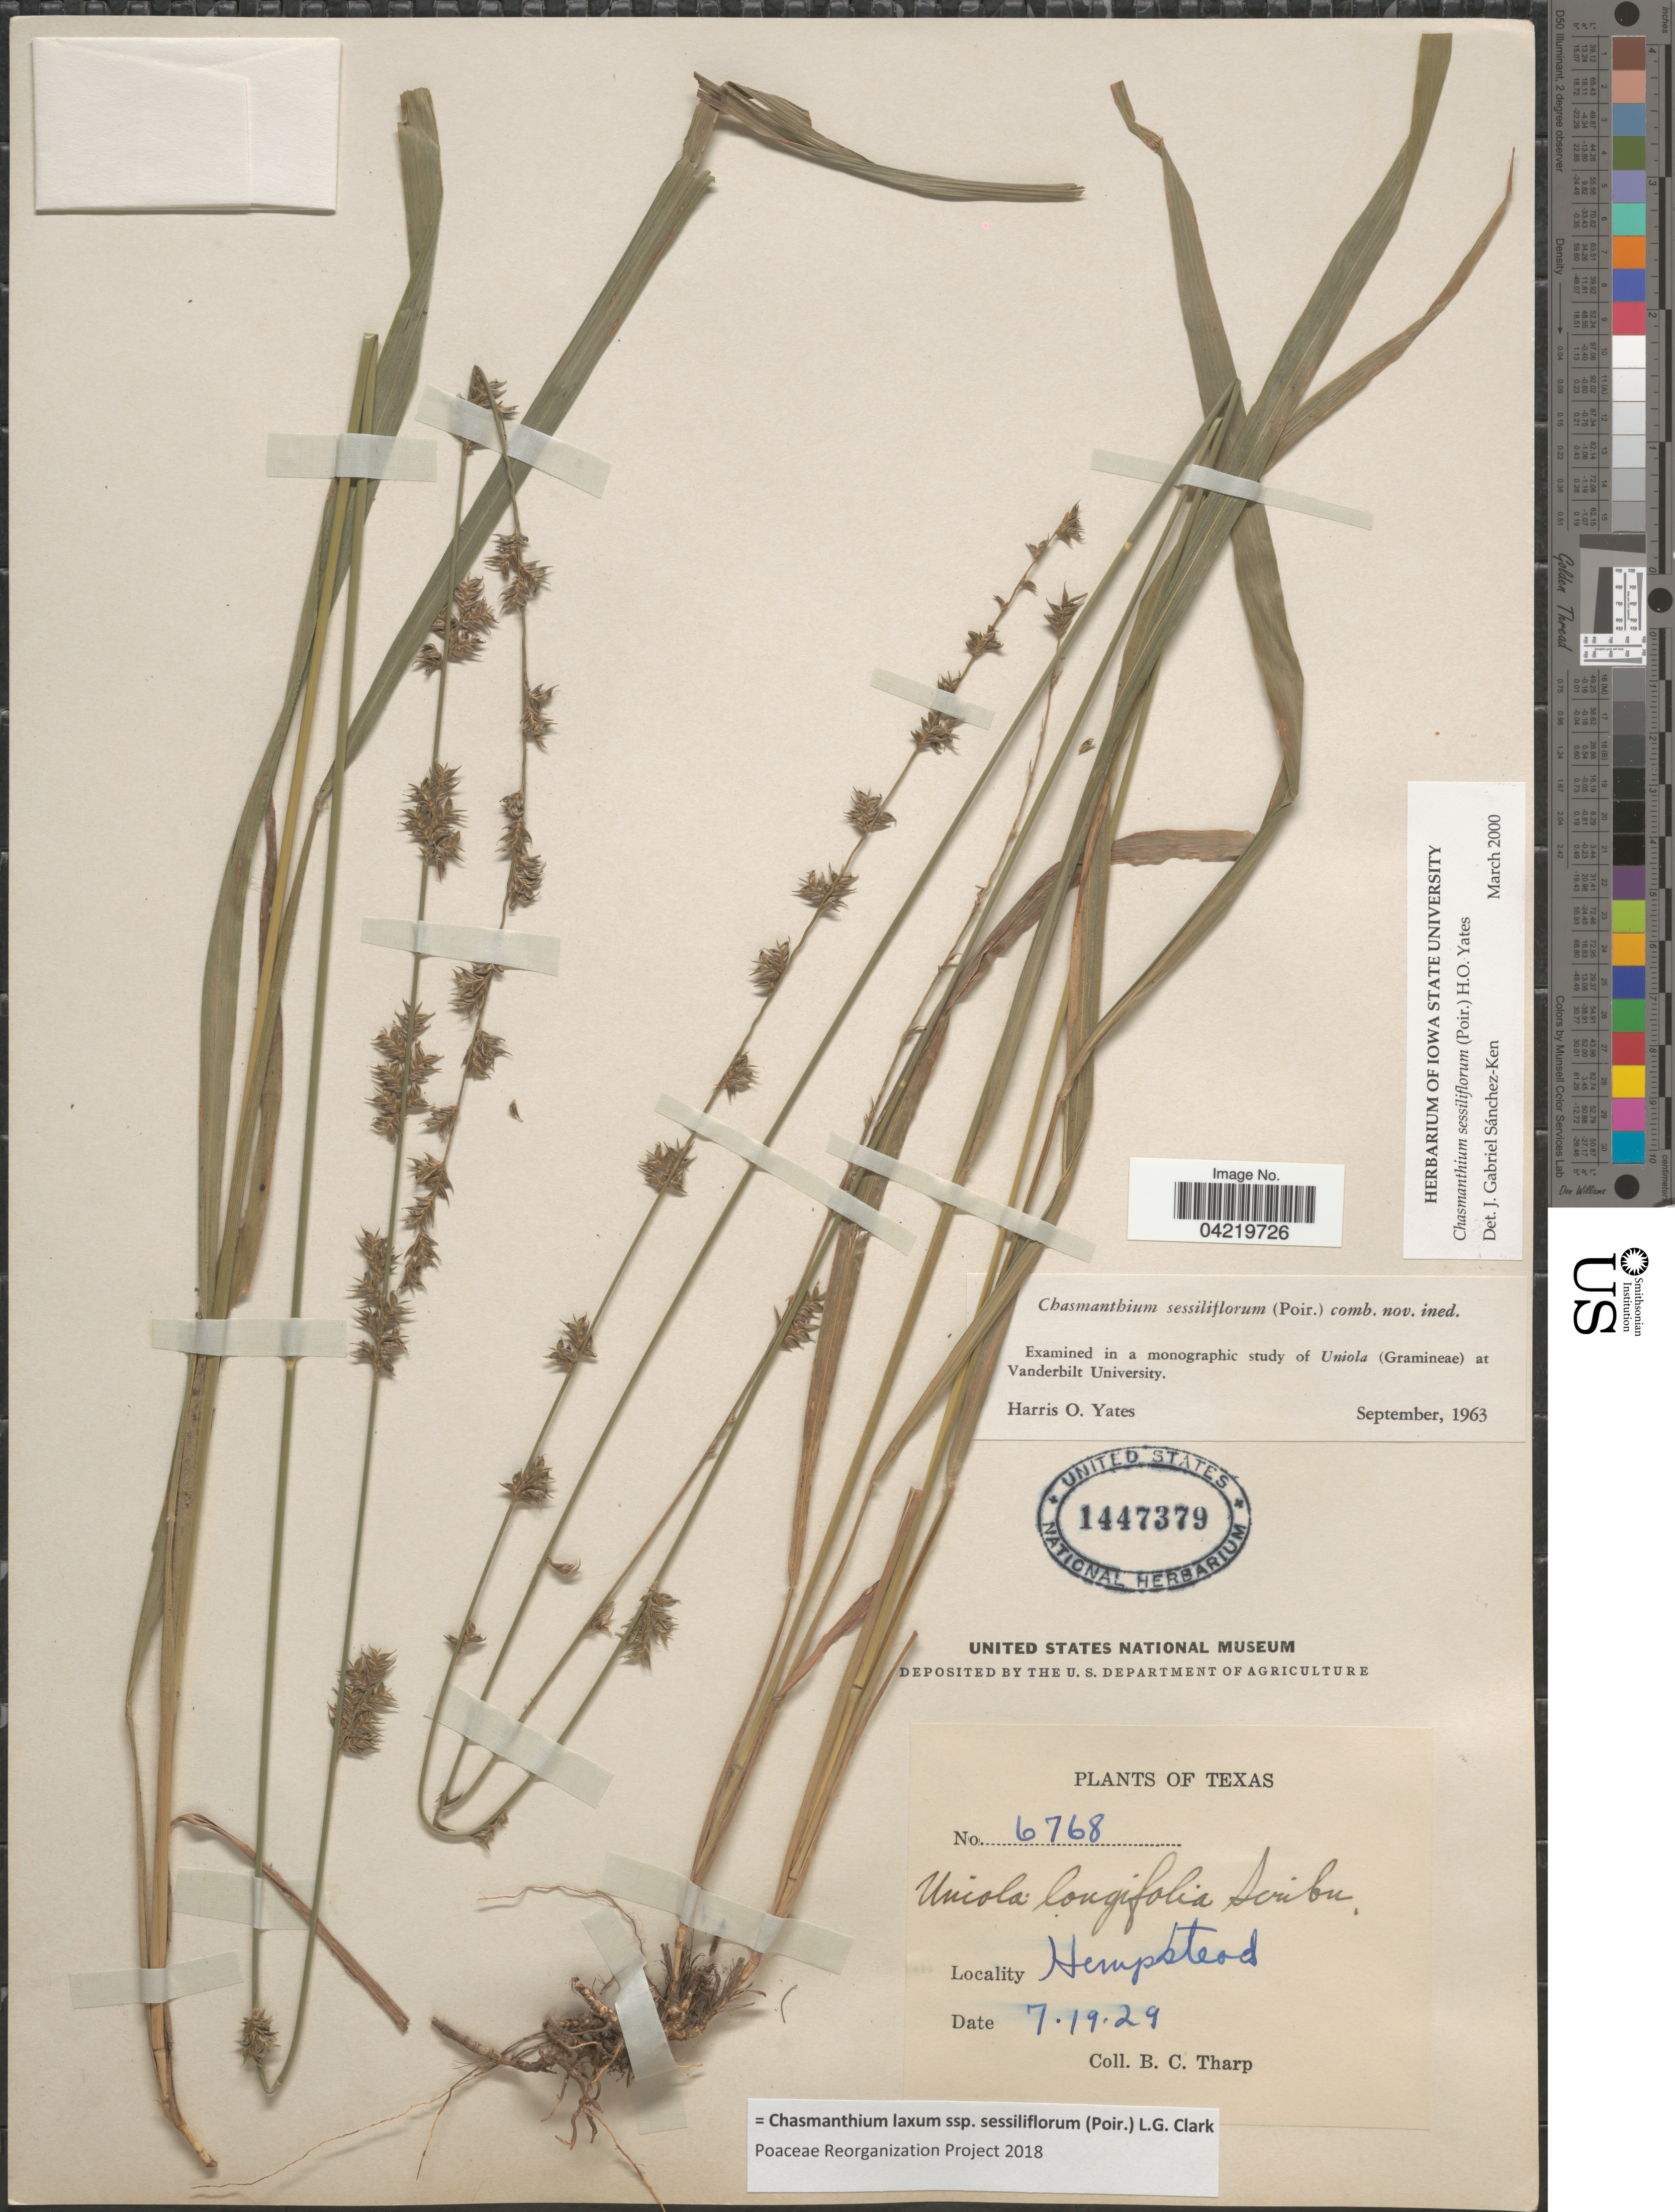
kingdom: Plantae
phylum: Tracheophyta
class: Liliopsida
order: Poales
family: Poaceae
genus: Chasmanthium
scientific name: Chasmanthium laxum subsp. sessiliflorum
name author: (L.) H.O. Yates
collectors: B. C. Tharp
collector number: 6768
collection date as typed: Transcribed d/m/y: 19/7/29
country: United States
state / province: Texas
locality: Hempstead.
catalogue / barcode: US 1447379